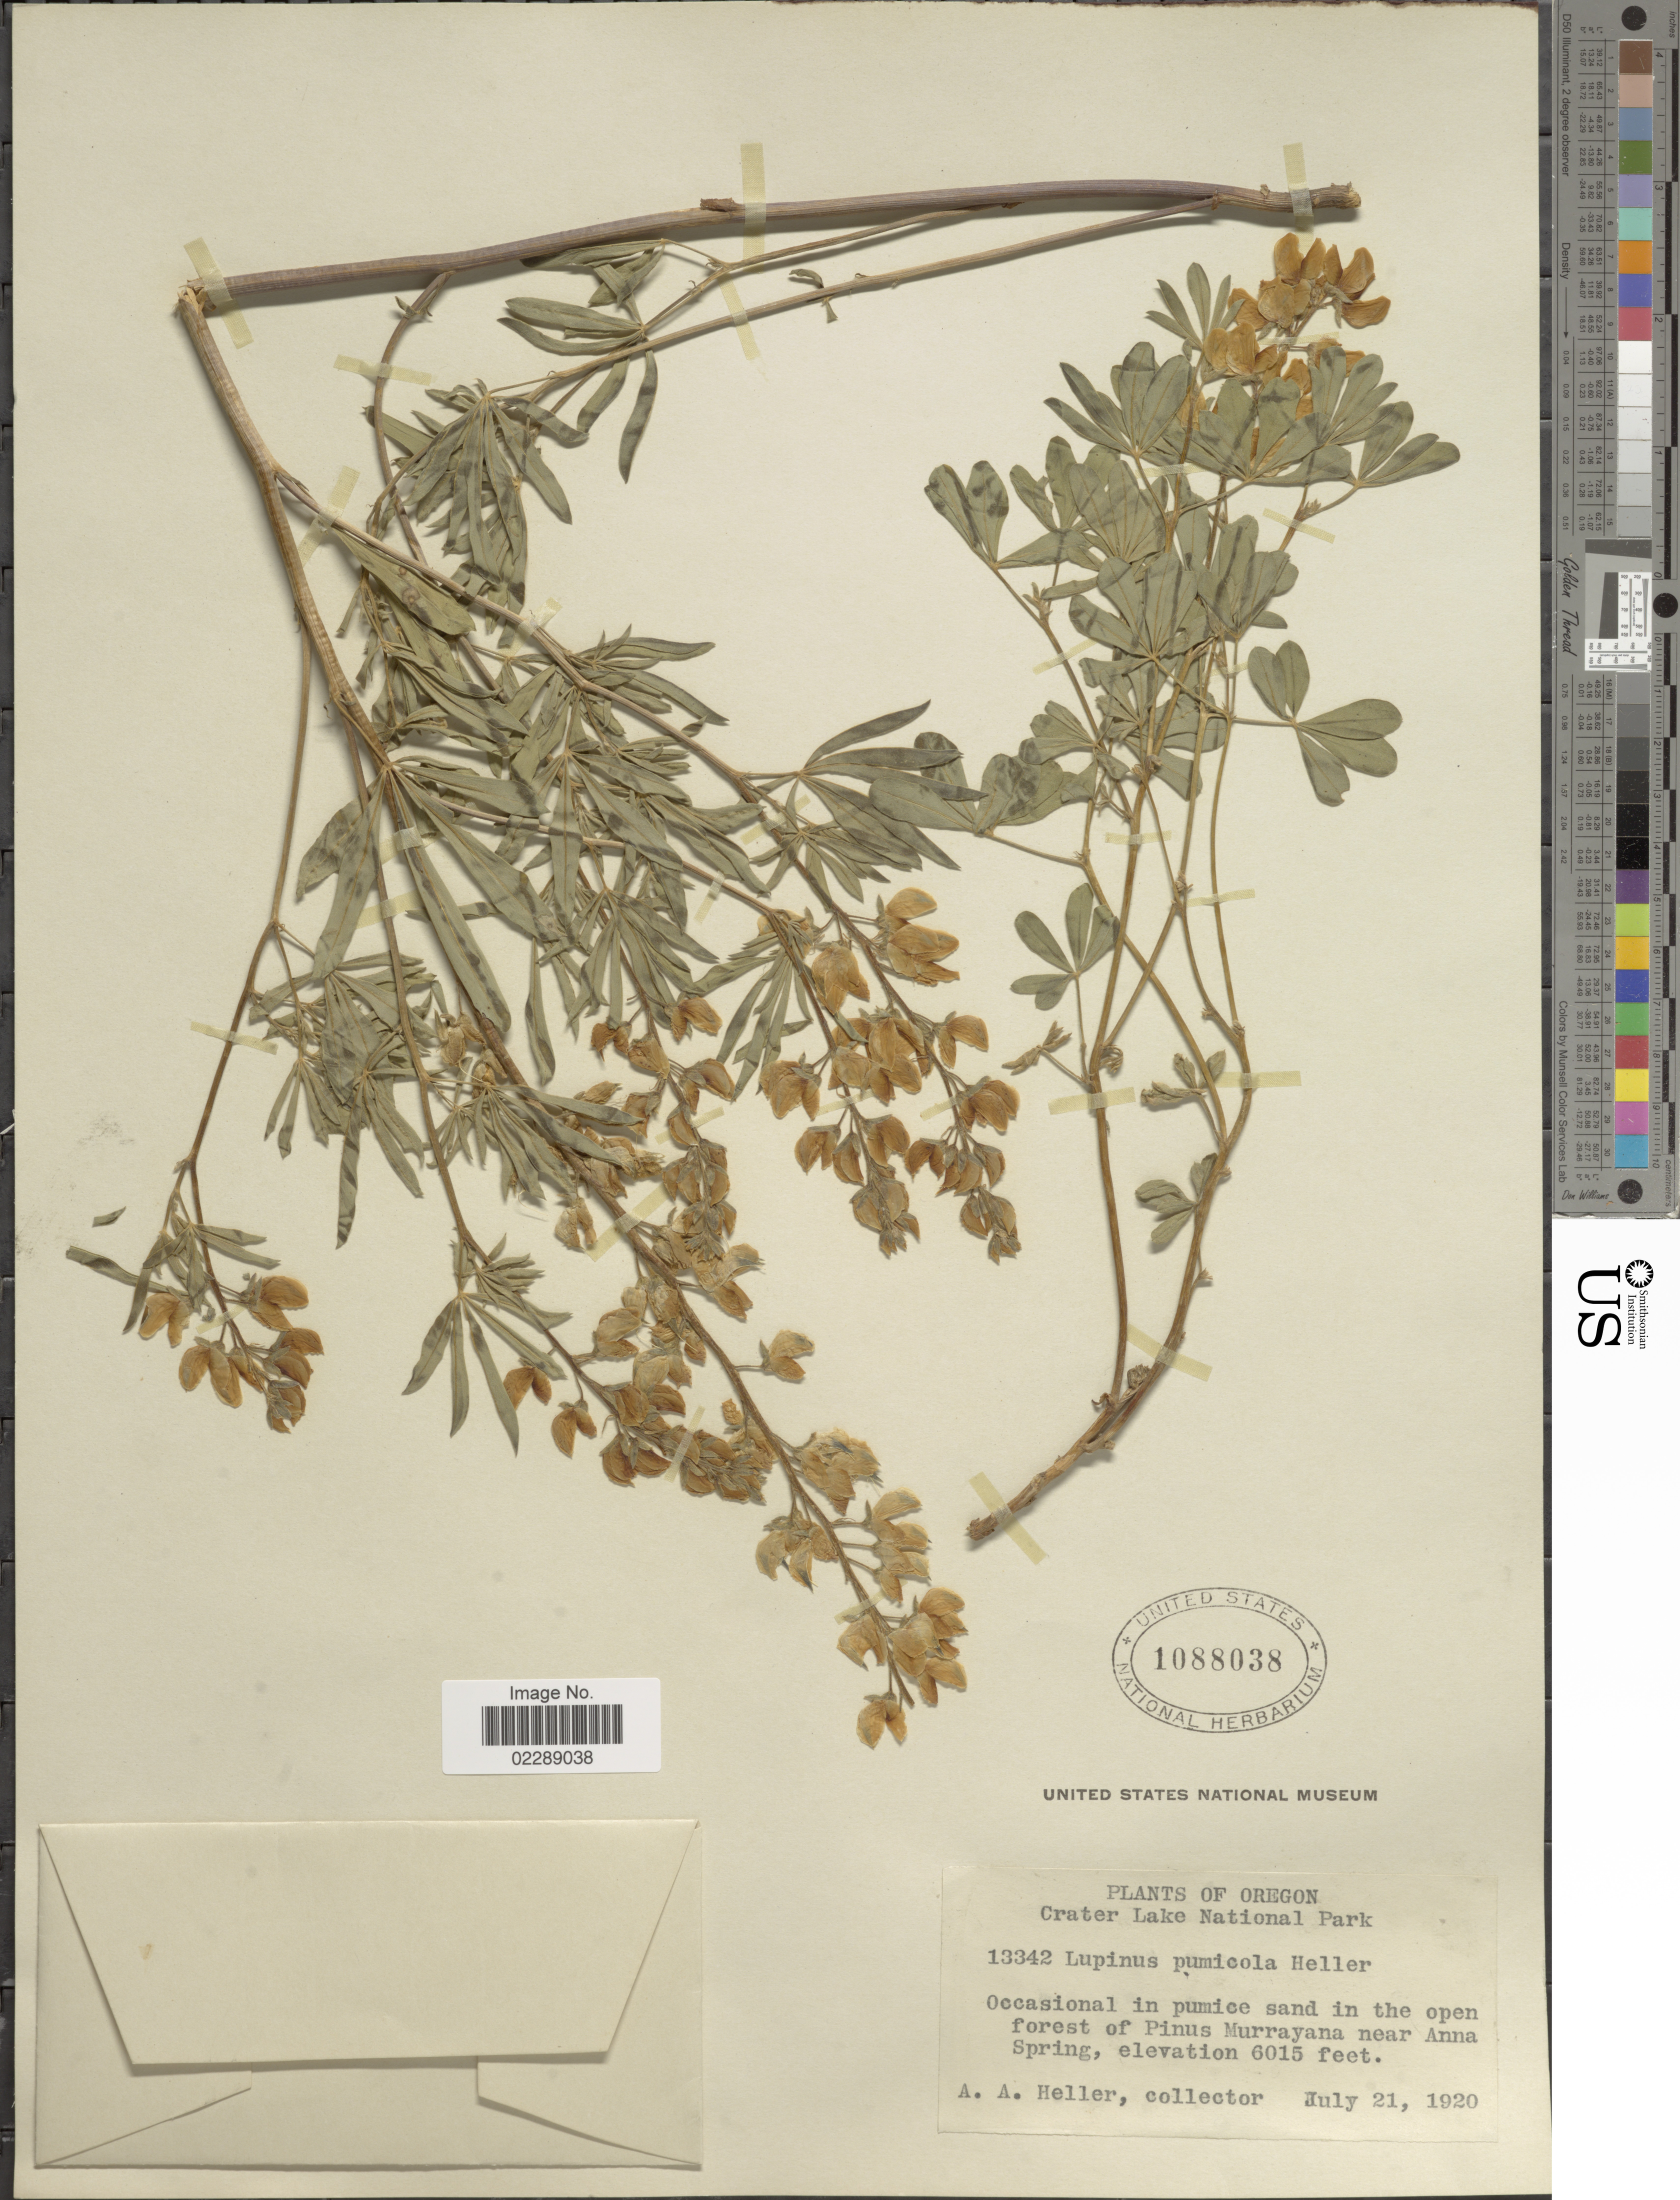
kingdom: Plantae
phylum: Tracheophyta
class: Magnoliopsida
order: Fabales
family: Fabaceae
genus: Lupinus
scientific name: Lupinus pumicola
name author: A. Heller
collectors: A. A. Heller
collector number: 13342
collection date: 1920-01-21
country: United States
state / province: Oregon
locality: Crater Lake National Park, In the open forest of Pinus Murrayana near Anna Spring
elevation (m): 1833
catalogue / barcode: US 1088038